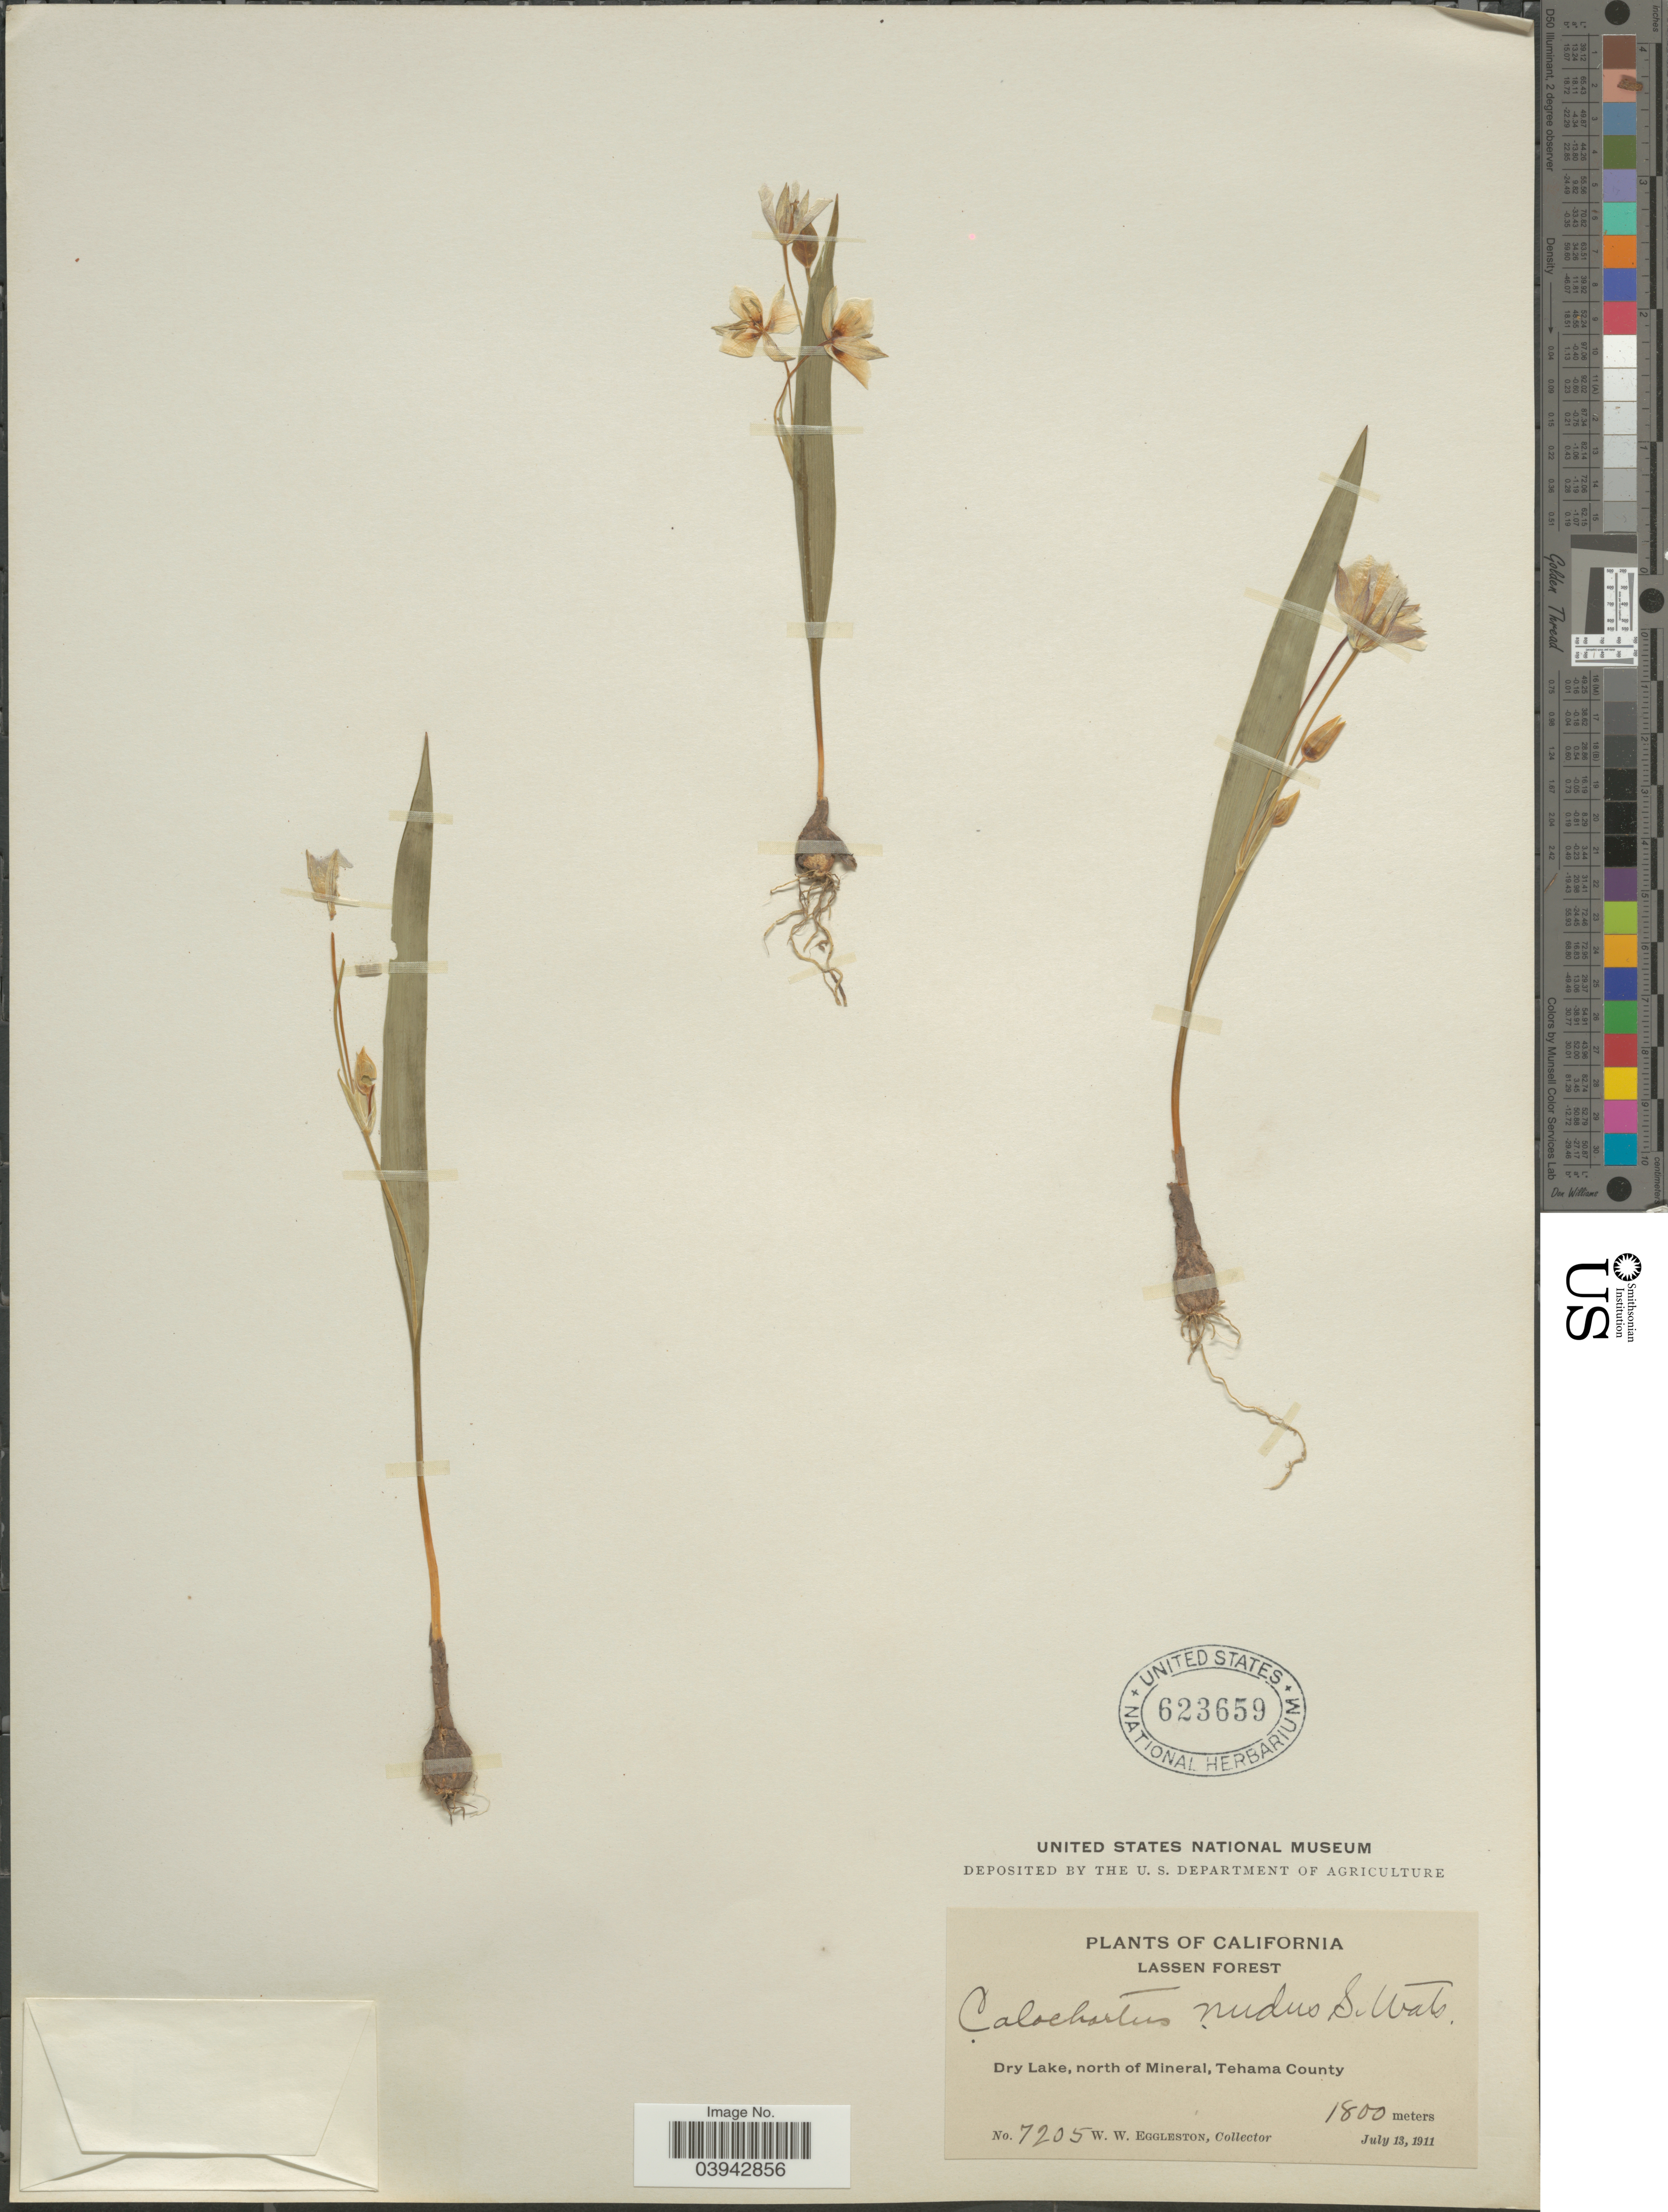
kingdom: Plantae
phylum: Tracheophyta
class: Liliopsida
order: Liliales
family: Liliaceae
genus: Calochortus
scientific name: Calochortus nudus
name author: S. Watson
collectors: W. W. Eggleston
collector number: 7205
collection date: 1911-07-13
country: United States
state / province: California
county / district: Tehama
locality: Lassen Forest. Dry Lake, north of Mineral, Tehama County.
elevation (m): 1800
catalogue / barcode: US 623659